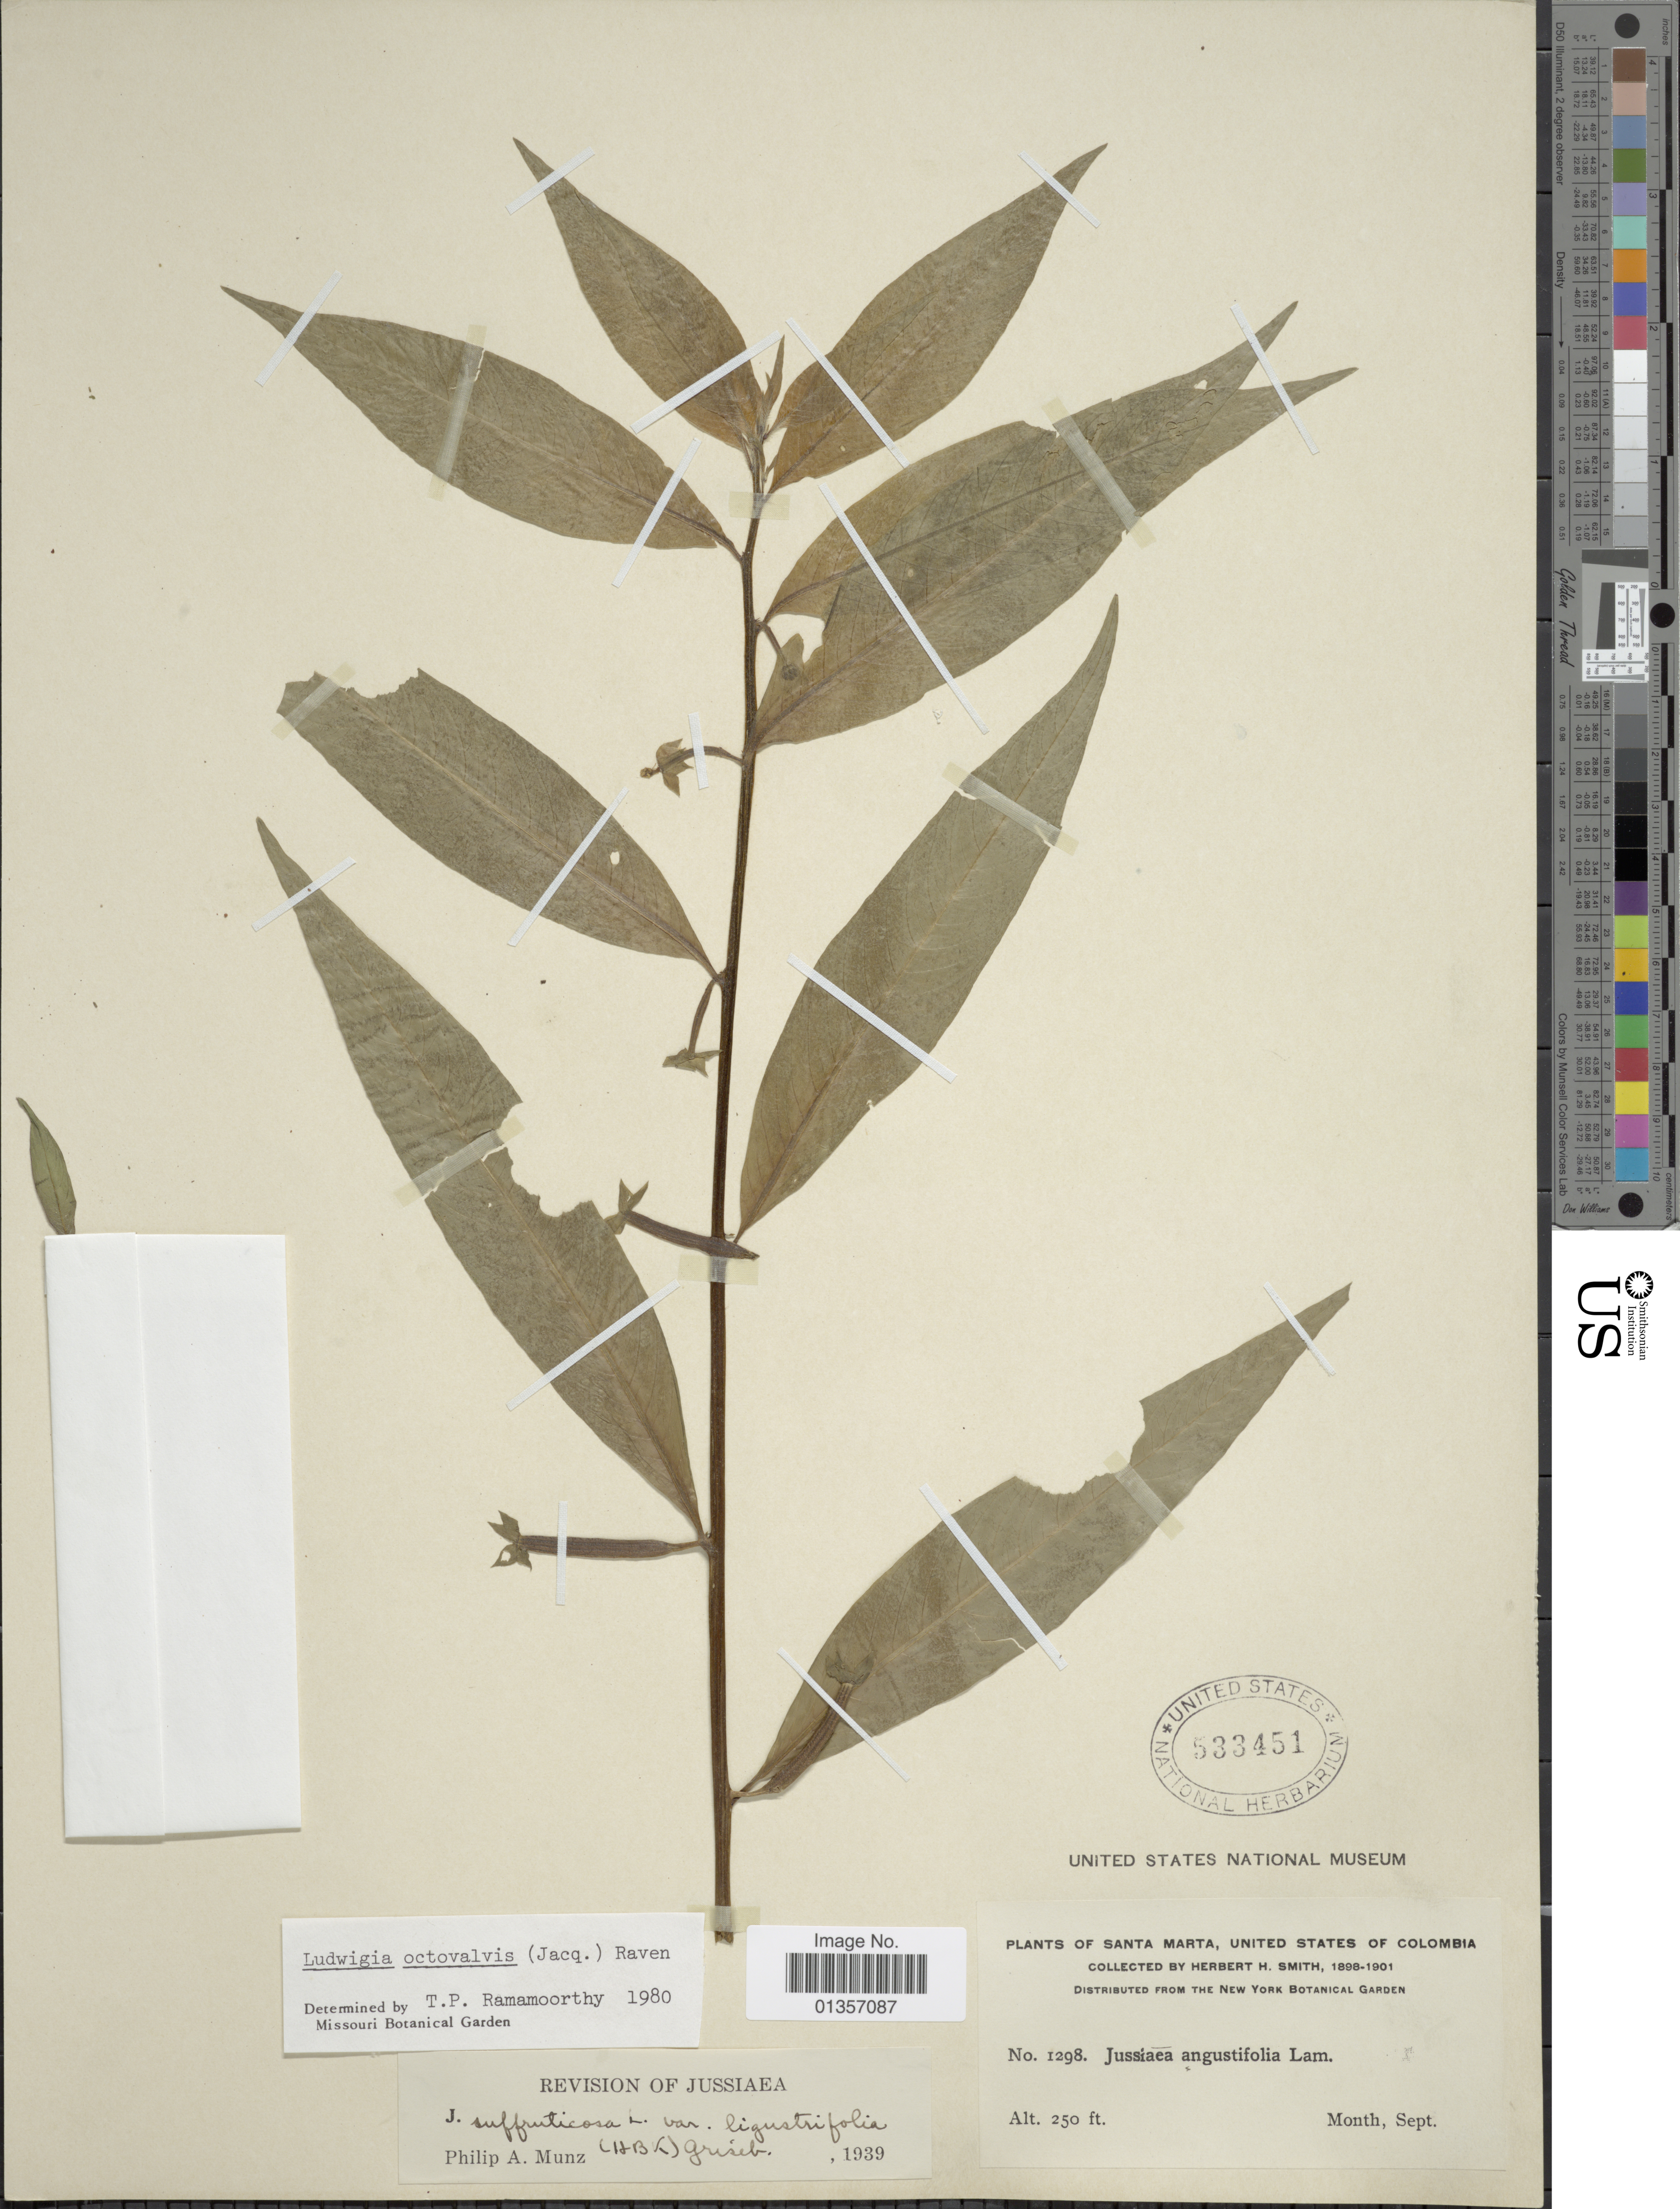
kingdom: Plantae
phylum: Tracheophyta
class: Magnoliopsida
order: Myrtales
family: Onagraceae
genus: Ludwigia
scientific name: Ludwigia octovalvis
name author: (Jacq.) P.H. Raven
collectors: Herbert H. Smith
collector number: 1298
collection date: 1898-09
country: Colombia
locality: Santa Marta, United States of Colombia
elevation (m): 76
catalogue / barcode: US 533451